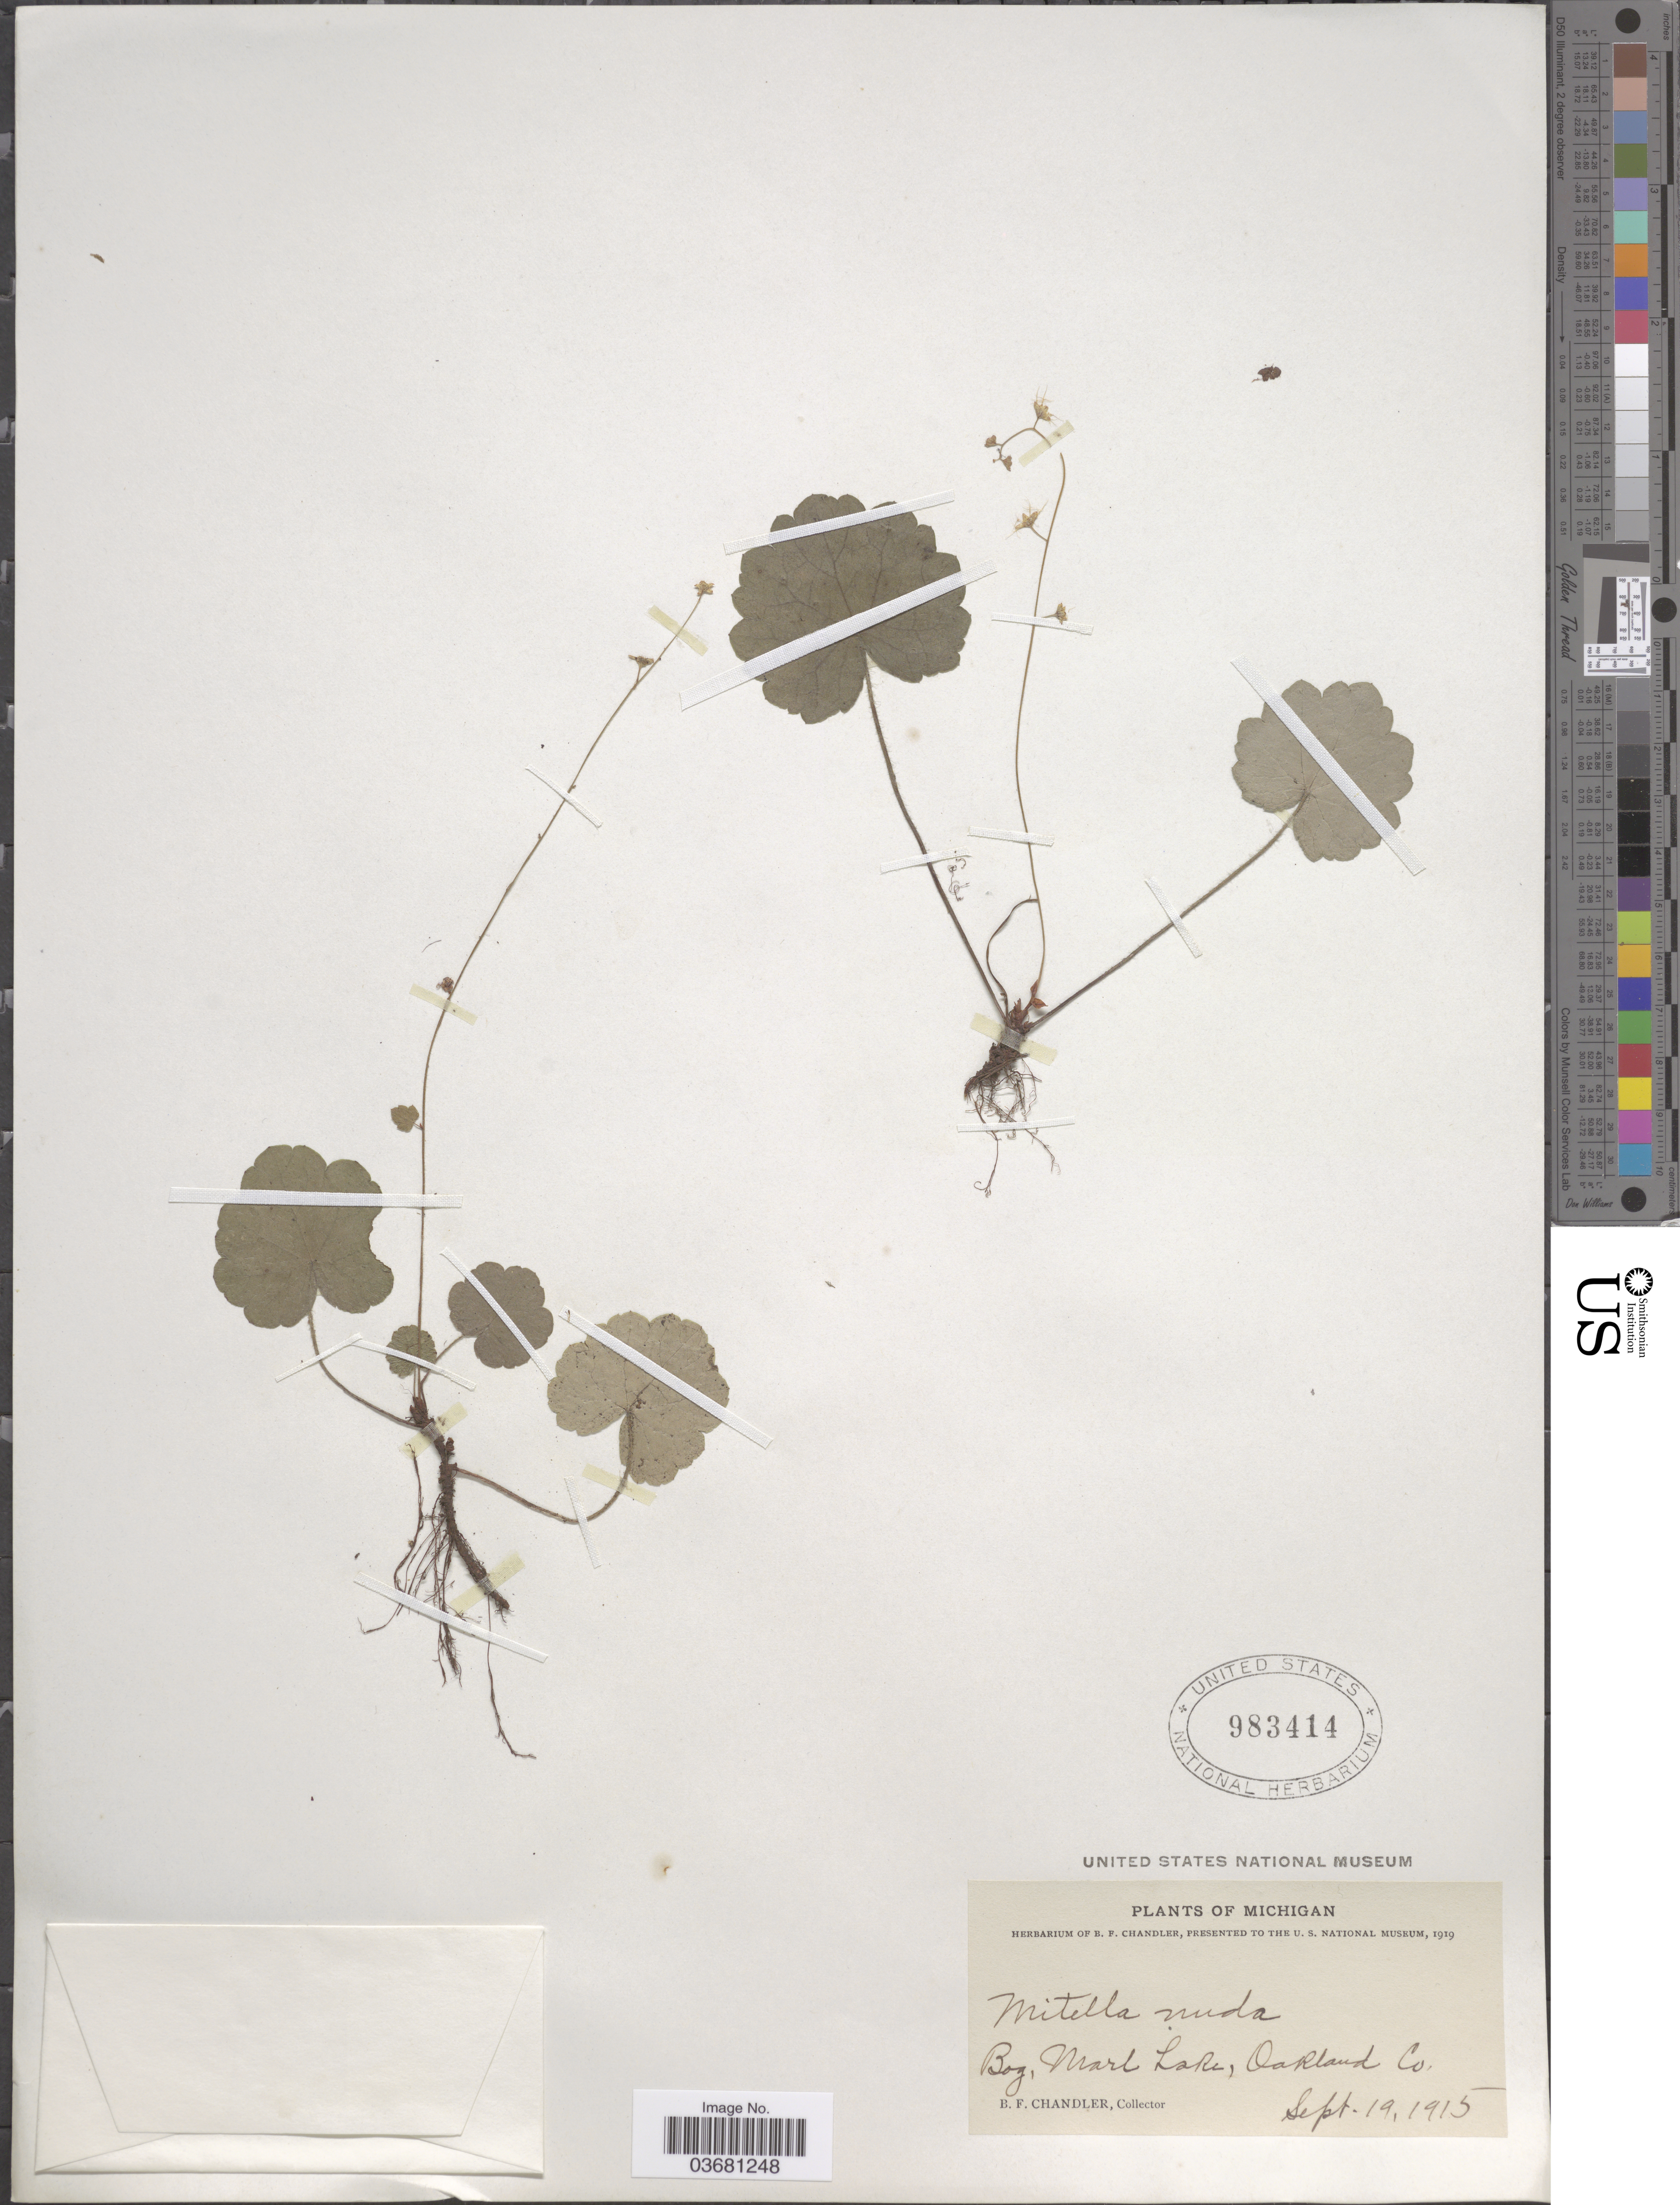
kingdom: Plantae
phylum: Tracheophyta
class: Magnoliopsida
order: Saxifragales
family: Saxifragaceae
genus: Mitella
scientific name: Mitella nuda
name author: L.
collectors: B. F. Chandler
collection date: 1915-09-19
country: United States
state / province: Michigan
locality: Bog, Marl Lake, Oakland Co.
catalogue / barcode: US 983414